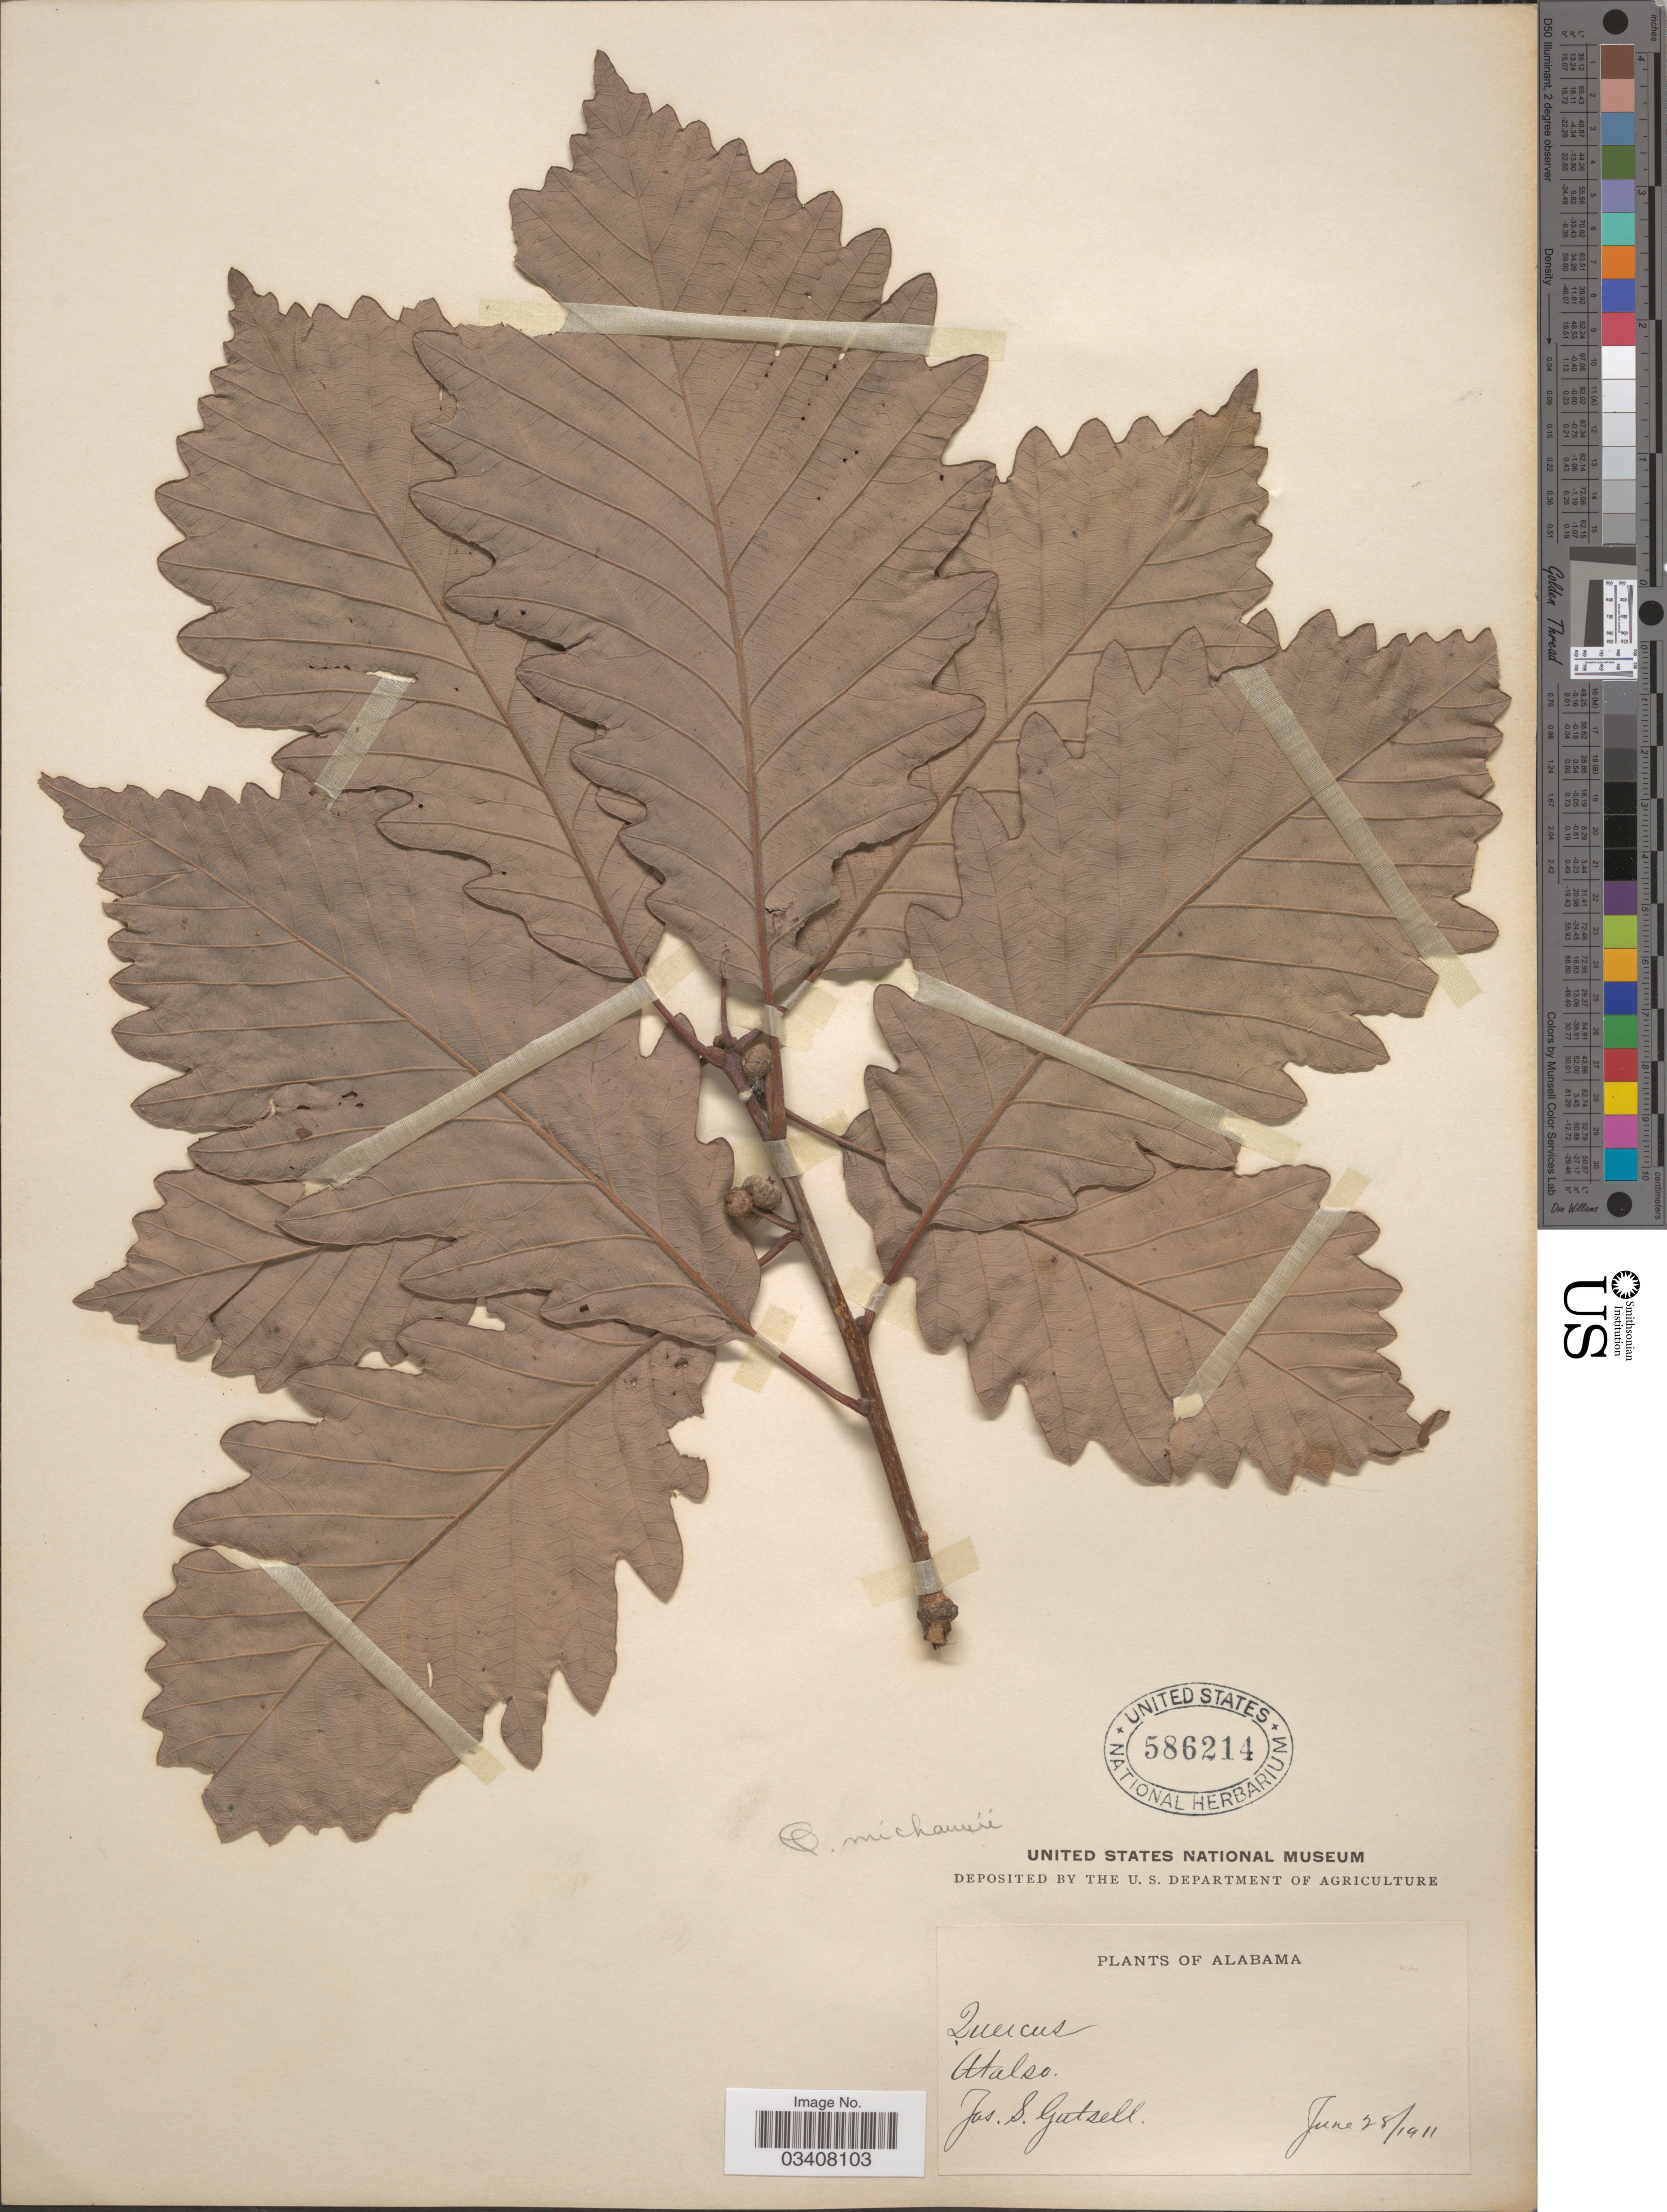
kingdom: Plantae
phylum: Tracheophyta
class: Magnoliopsida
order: Fagales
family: Fagaceae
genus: Quercus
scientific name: Quercus prinus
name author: L.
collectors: J. Gutsell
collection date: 1911-06-28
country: United States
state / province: Alabama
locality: Atalso.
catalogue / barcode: US 586214